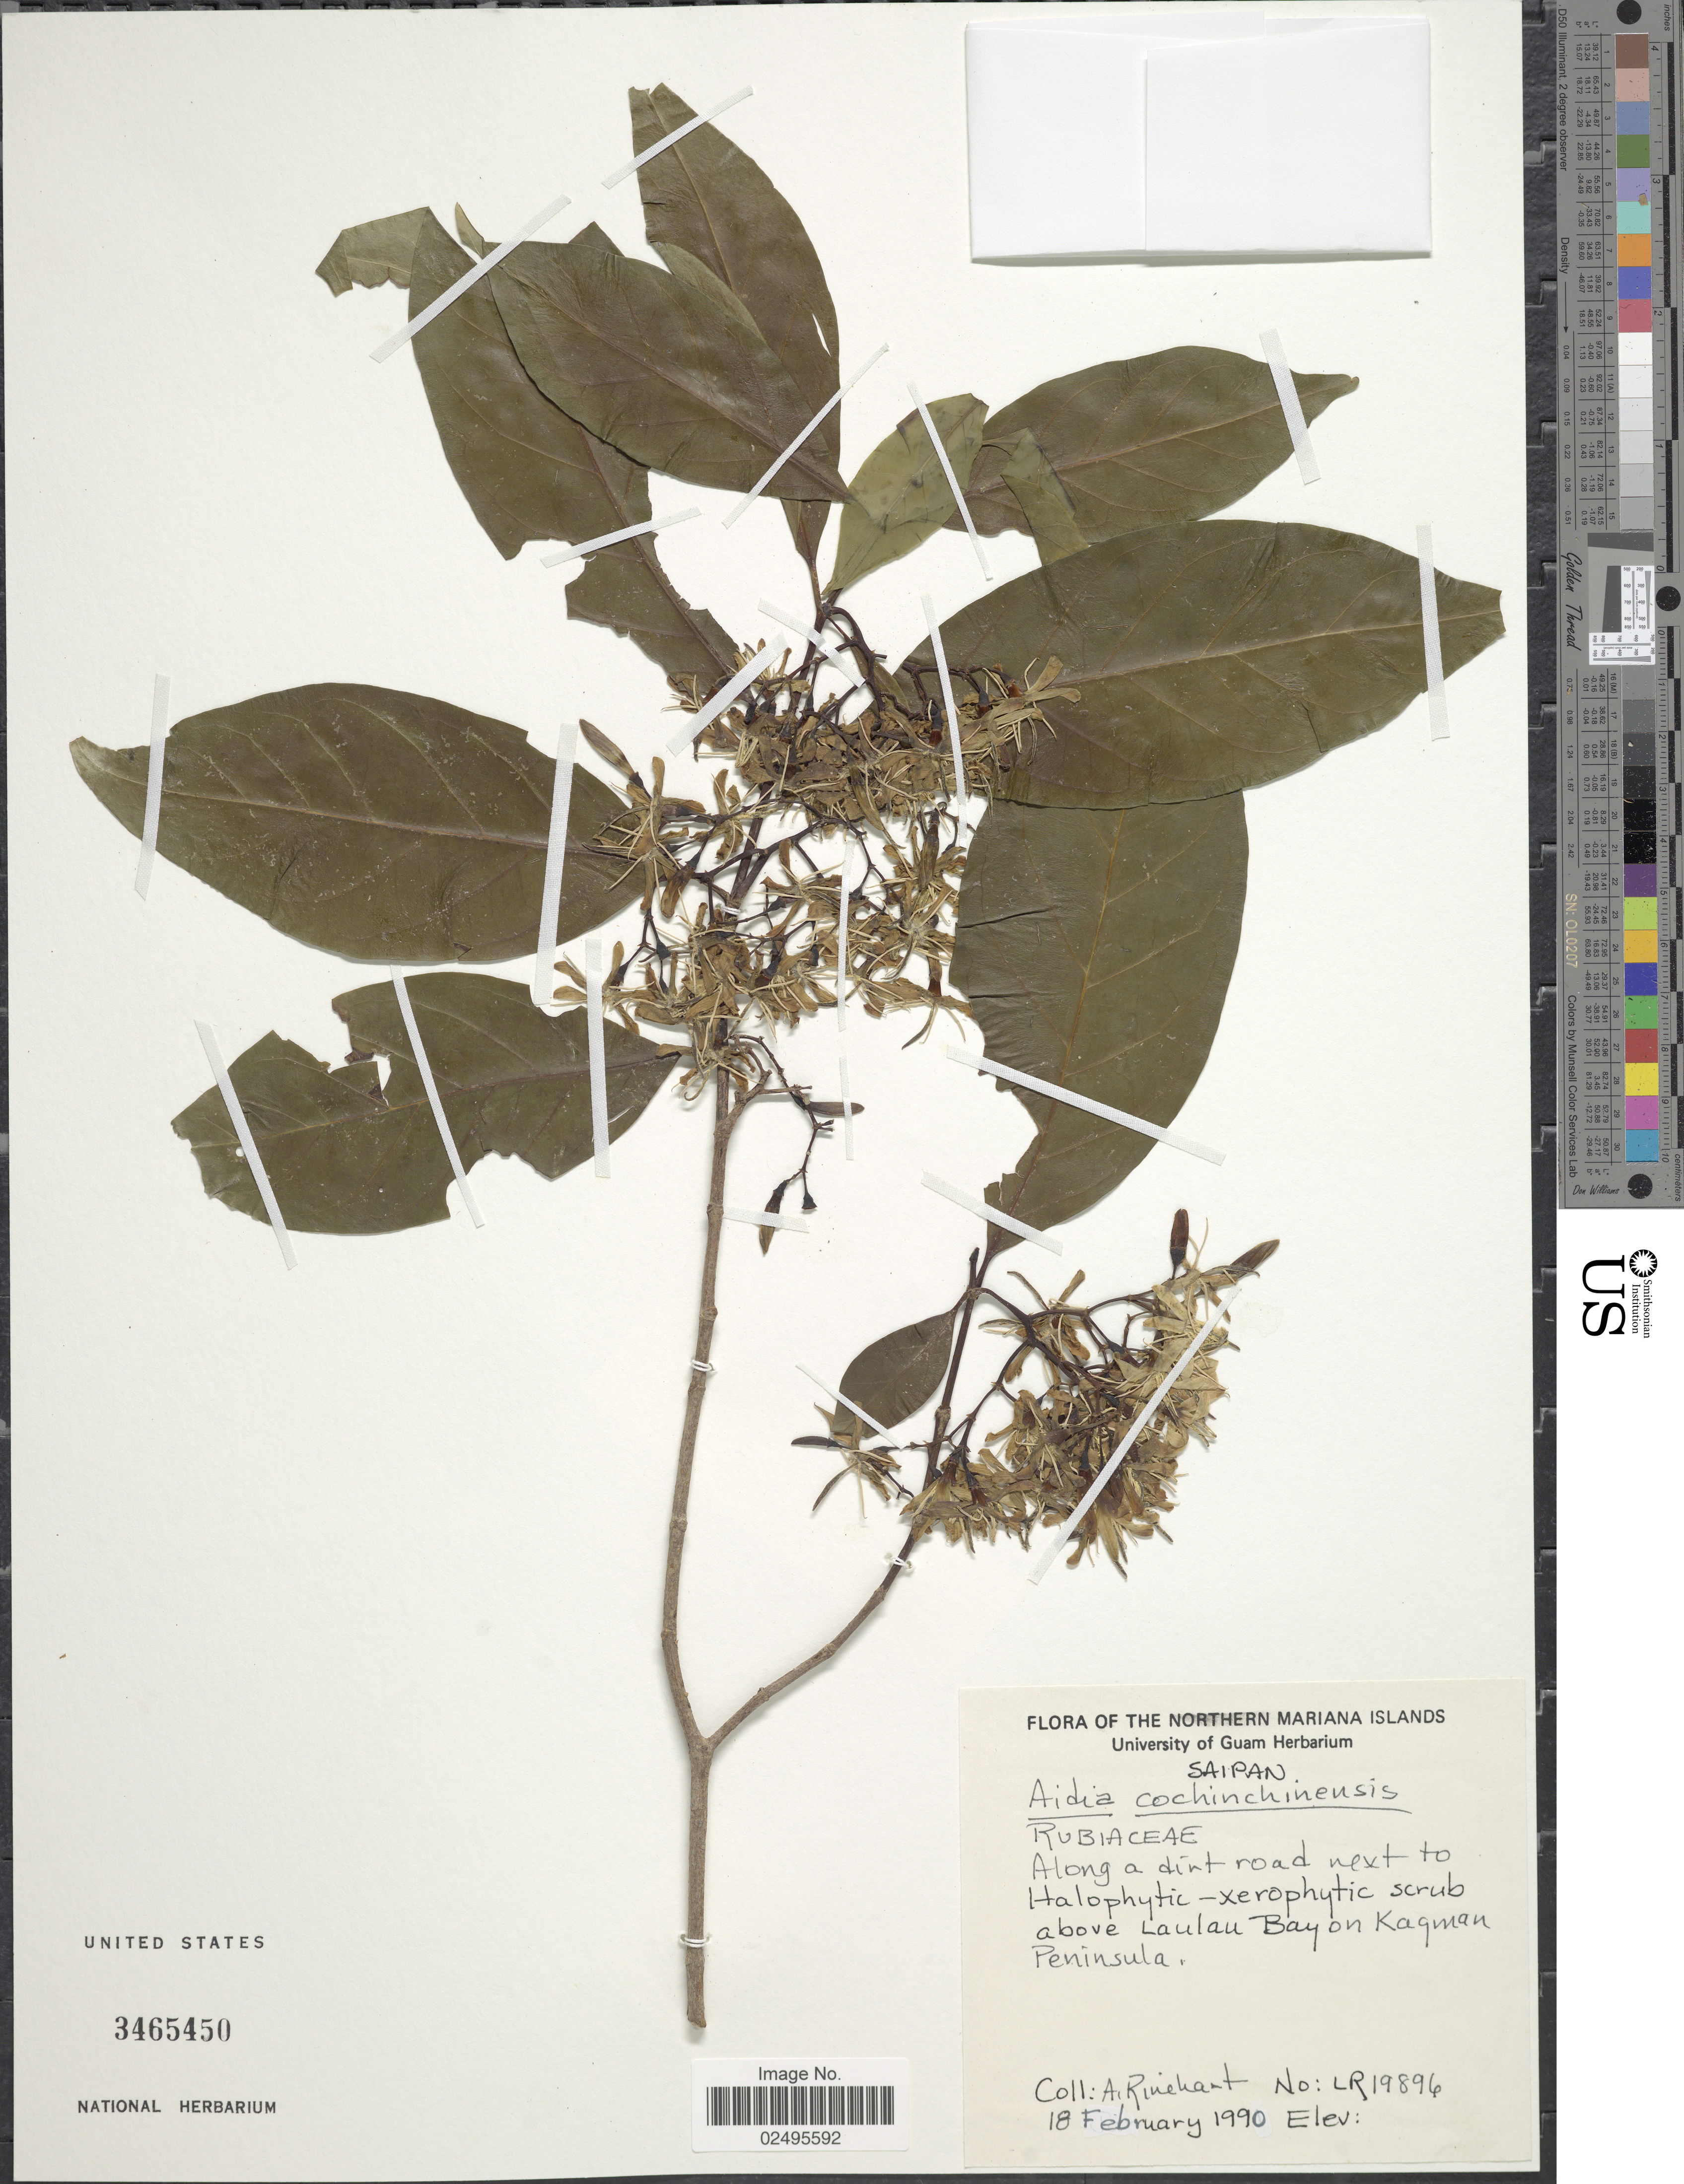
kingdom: Plantae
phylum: Tracheophyta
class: Magnoliopsida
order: Gentianales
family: Rubiaceae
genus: Aidia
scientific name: Aidia graeffei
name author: (Reinecke) Tirveng.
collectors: A. Rinehart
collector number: LR19896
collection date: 1990-02-18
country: Northern Mariana Islands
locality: Northern Mariana Islands. Along a dirt road. Above Laulau Bay on Kagman Peninsula, Saipan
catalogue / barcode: US 3465450